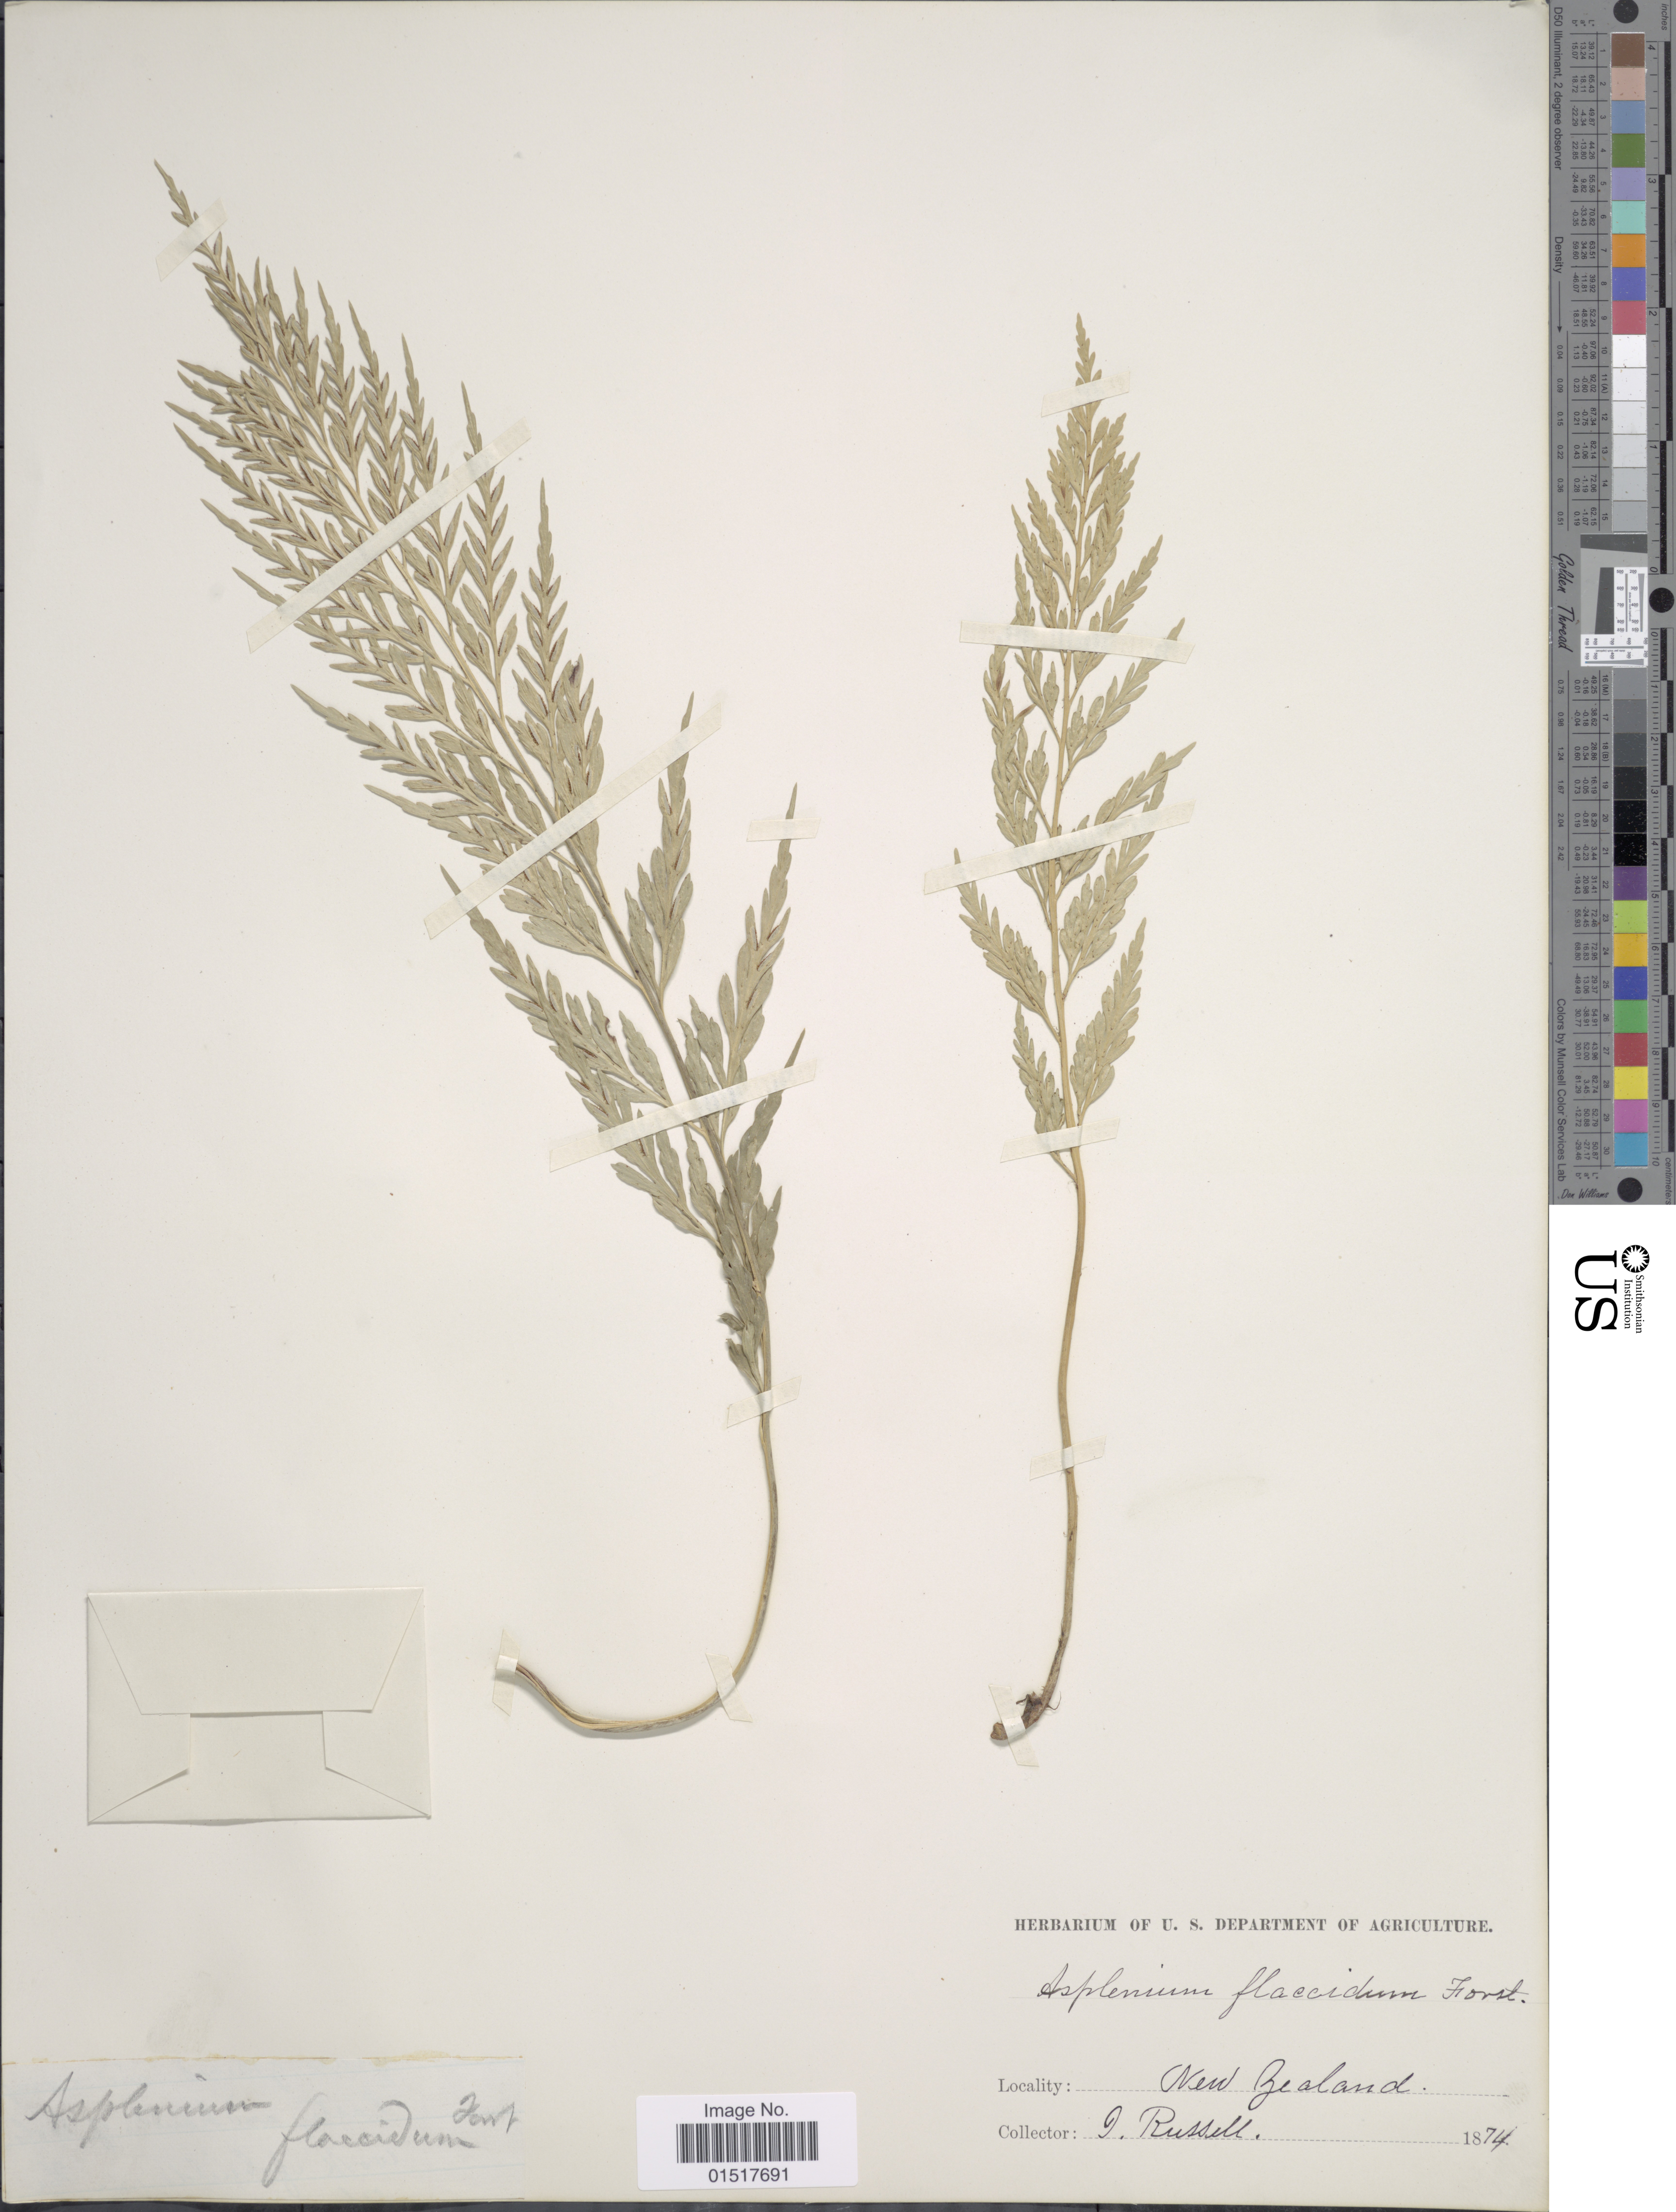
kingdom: Plantae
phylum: Tracheophyta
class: Polypodiopsida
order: Polypodiales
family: Aspleniaceae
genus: Asplenium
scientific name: Asplenium flaccidum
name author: Bonap.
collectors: G. Russell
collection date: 1874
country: New Zealand